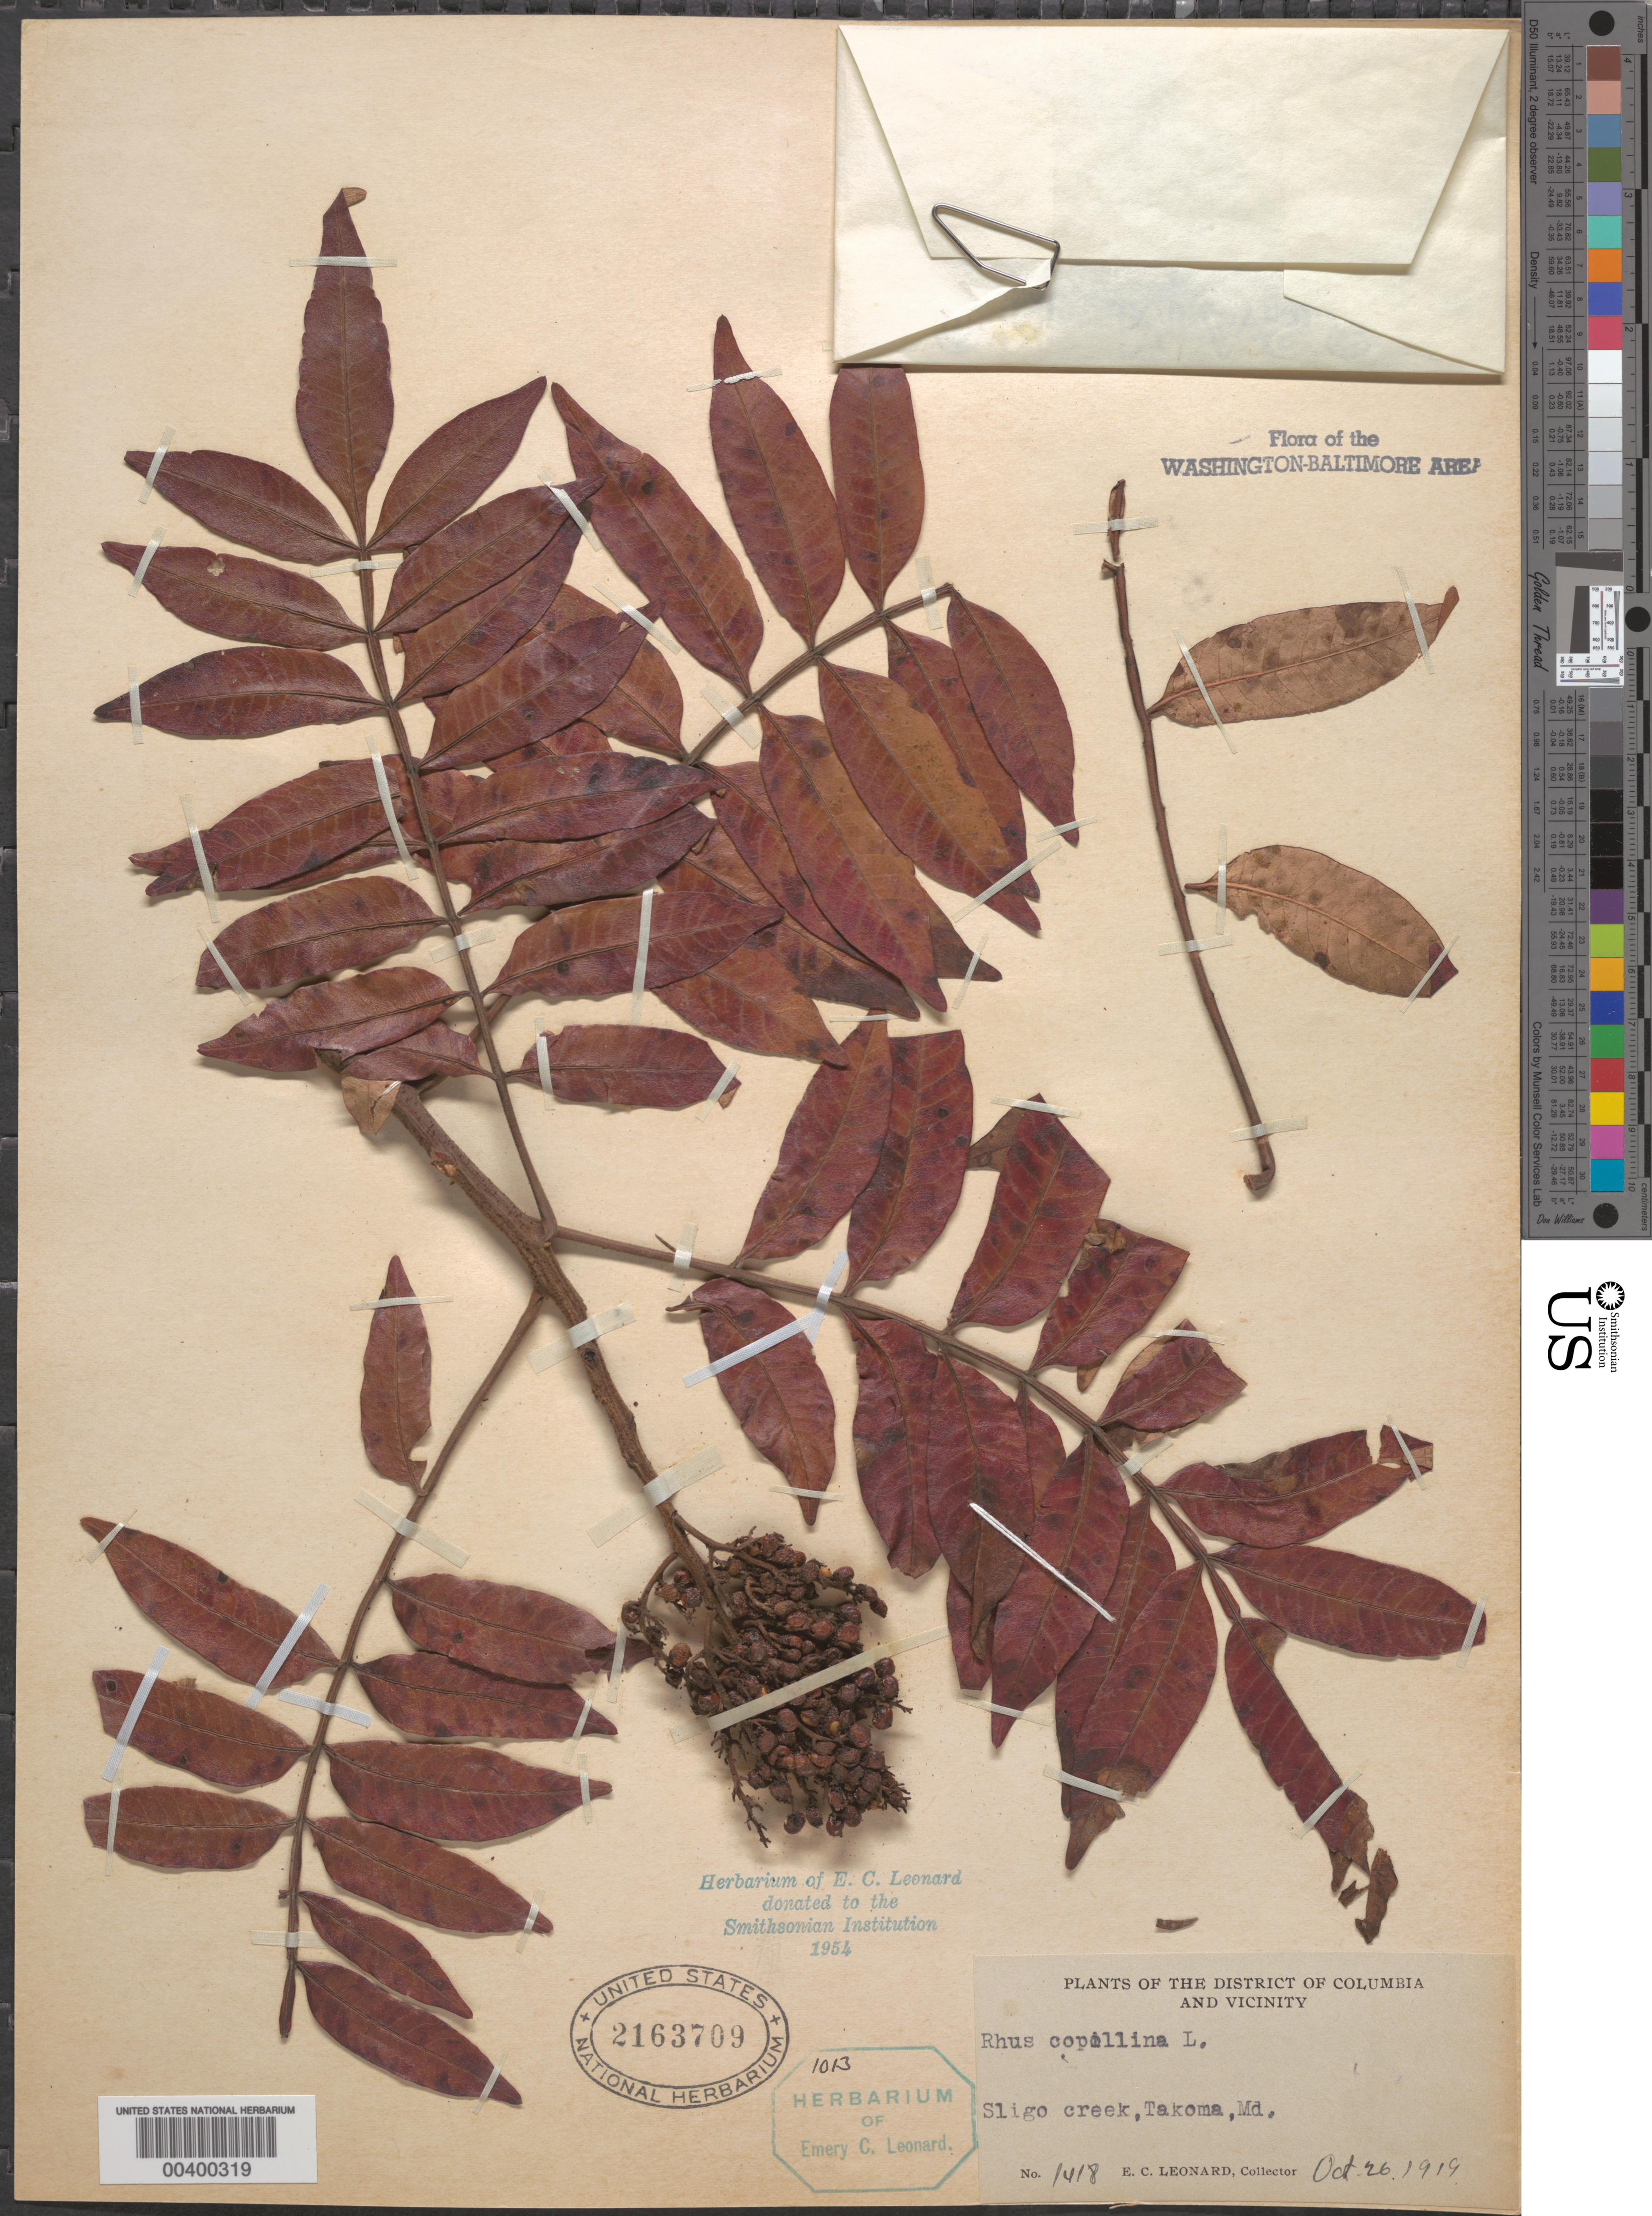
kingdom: Plantae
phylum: Tracheophyta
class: Magnoliopsida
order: Sapindales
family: Anacardiaceae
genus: Rhus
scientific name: Rhus copallinum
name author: L.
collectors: E. C. Leonard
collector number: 1418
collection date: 1919-10-26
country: United States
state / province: Maryland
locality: The District of Columbia and Vicinity. Sligo creek, Takoma.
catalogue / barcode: US 2163709